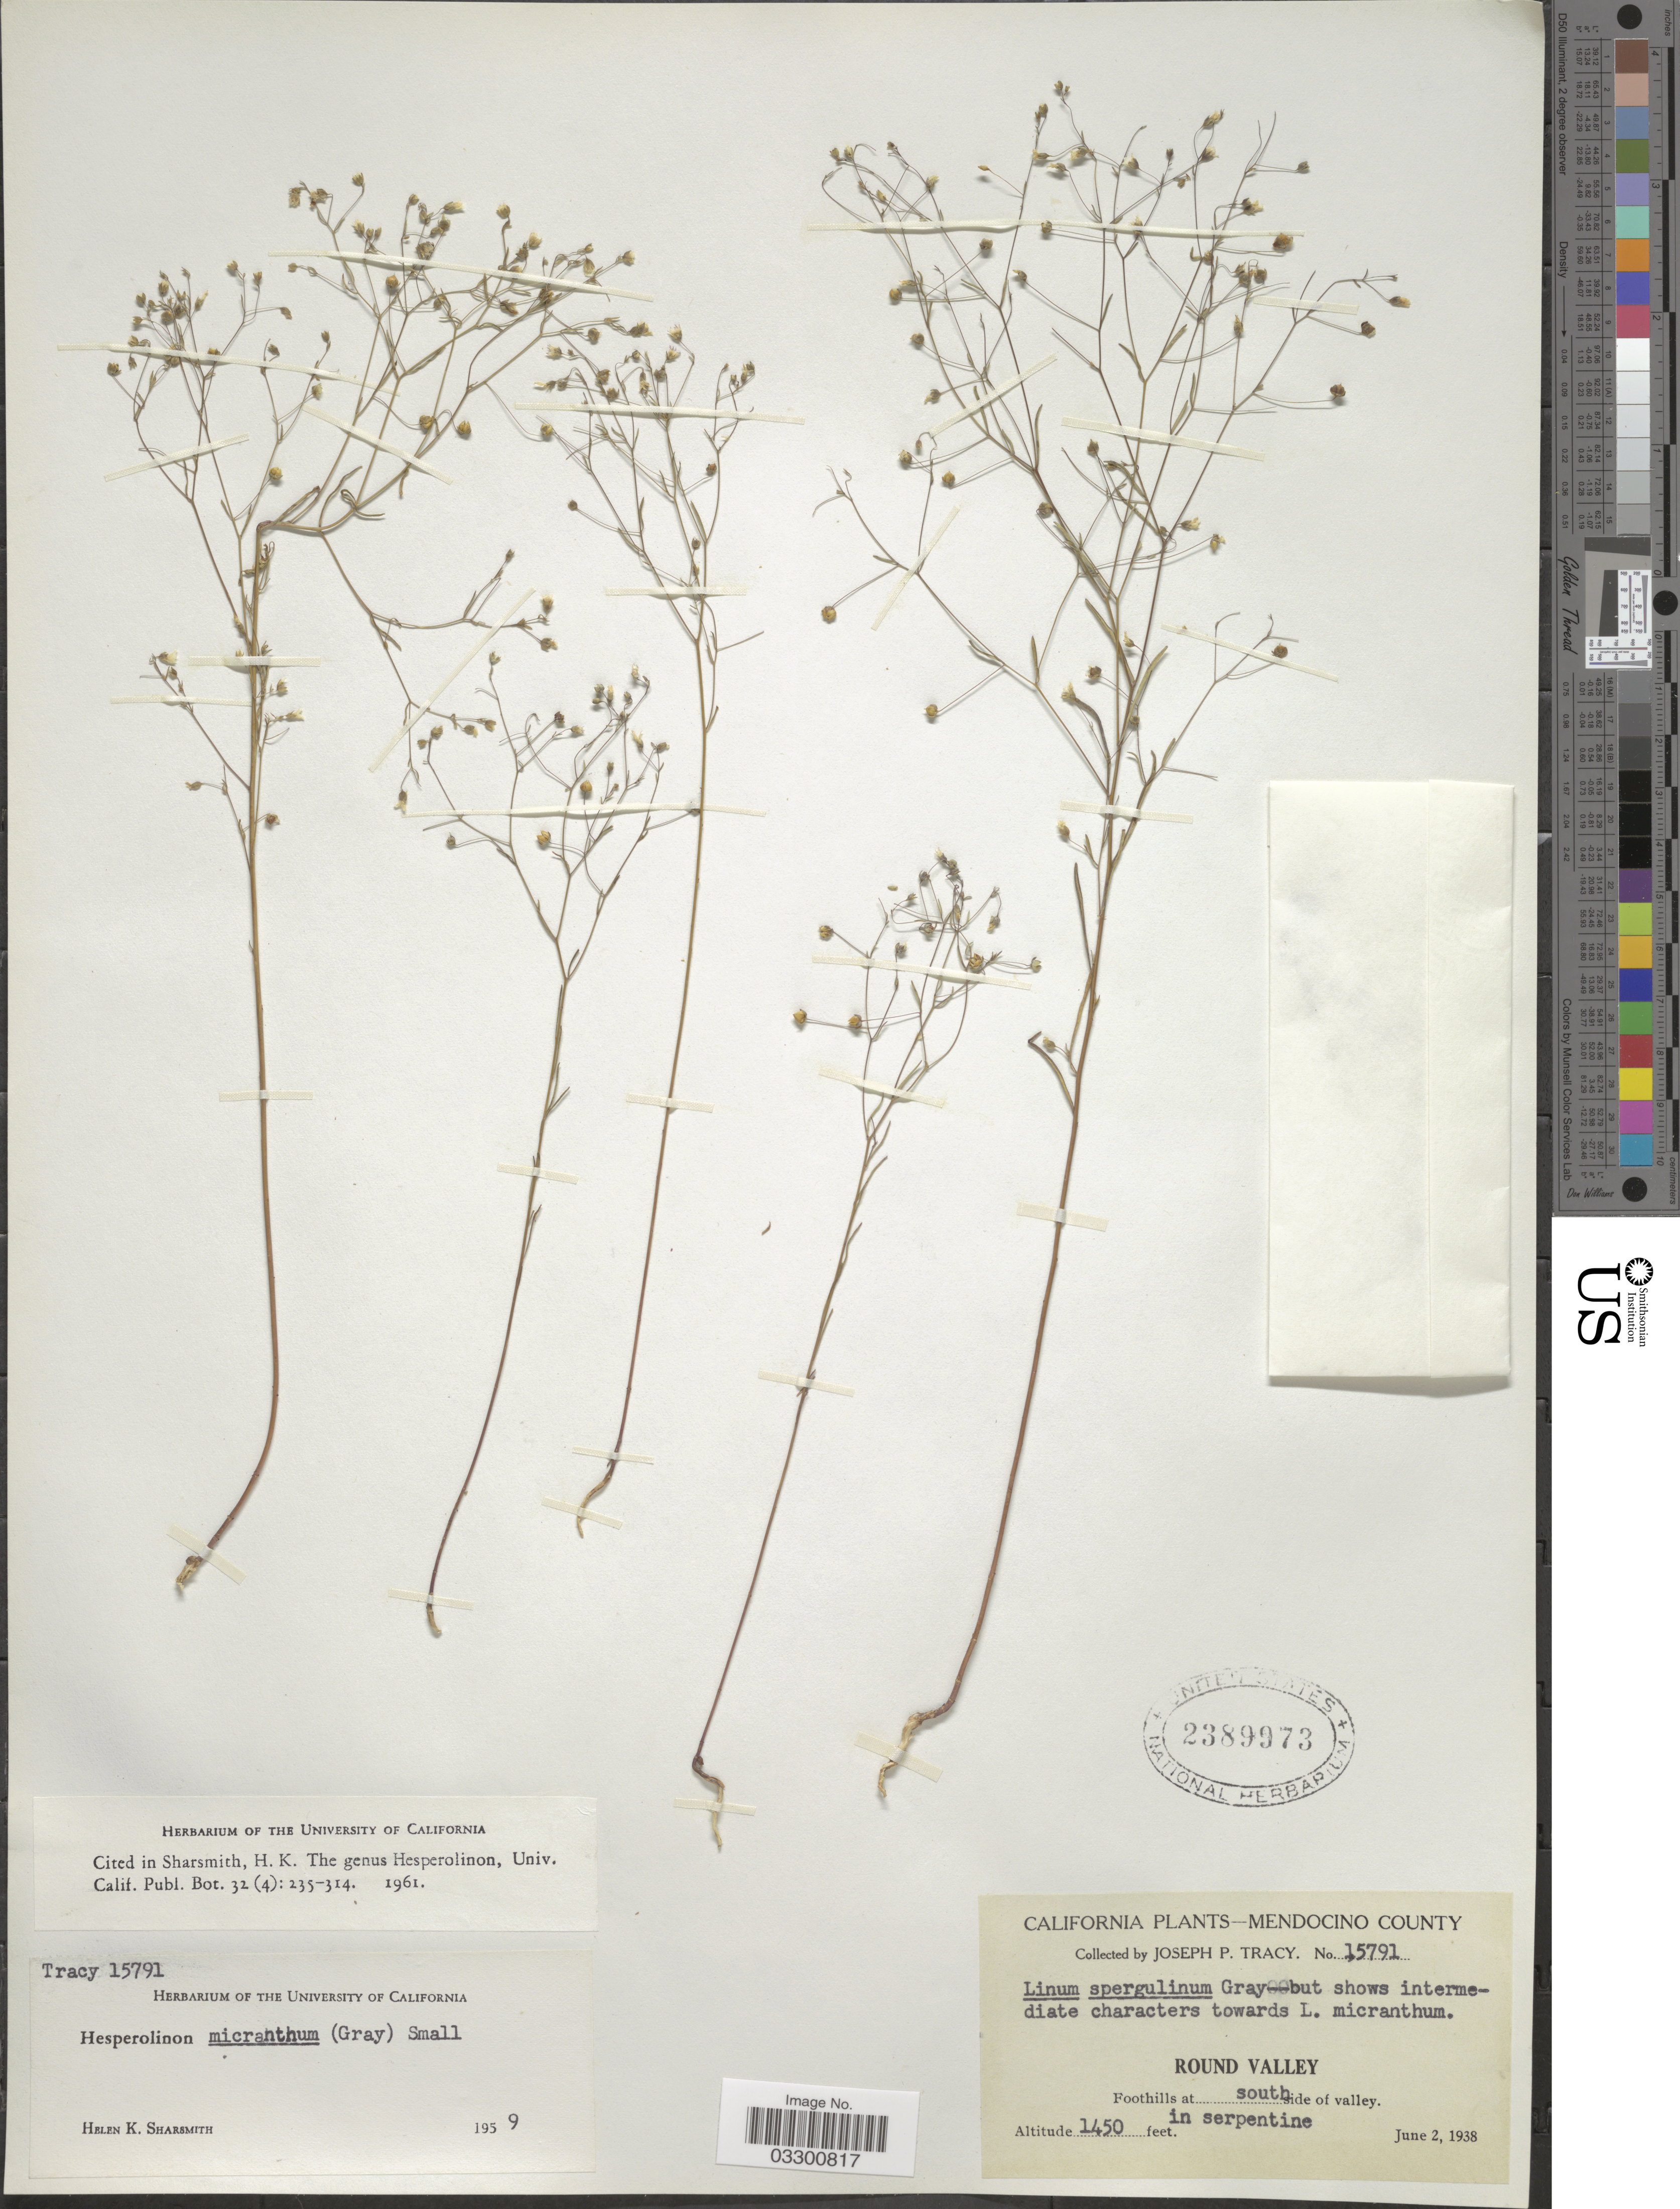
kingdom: Plantae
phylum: Tracheophyta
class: Magnoliopsida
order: Malpighiales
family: Linaceae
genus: Hesperolinon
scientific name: Hesperolinon spergulinum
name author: (A. Gray) Small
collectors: J. Tracy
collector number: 15791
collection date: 1938-06-02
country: United States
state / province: California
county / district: Mendocino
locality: Mendocino County, Round Valley, Foothills at south side of valley.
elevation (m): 442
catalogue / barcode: US 2389973